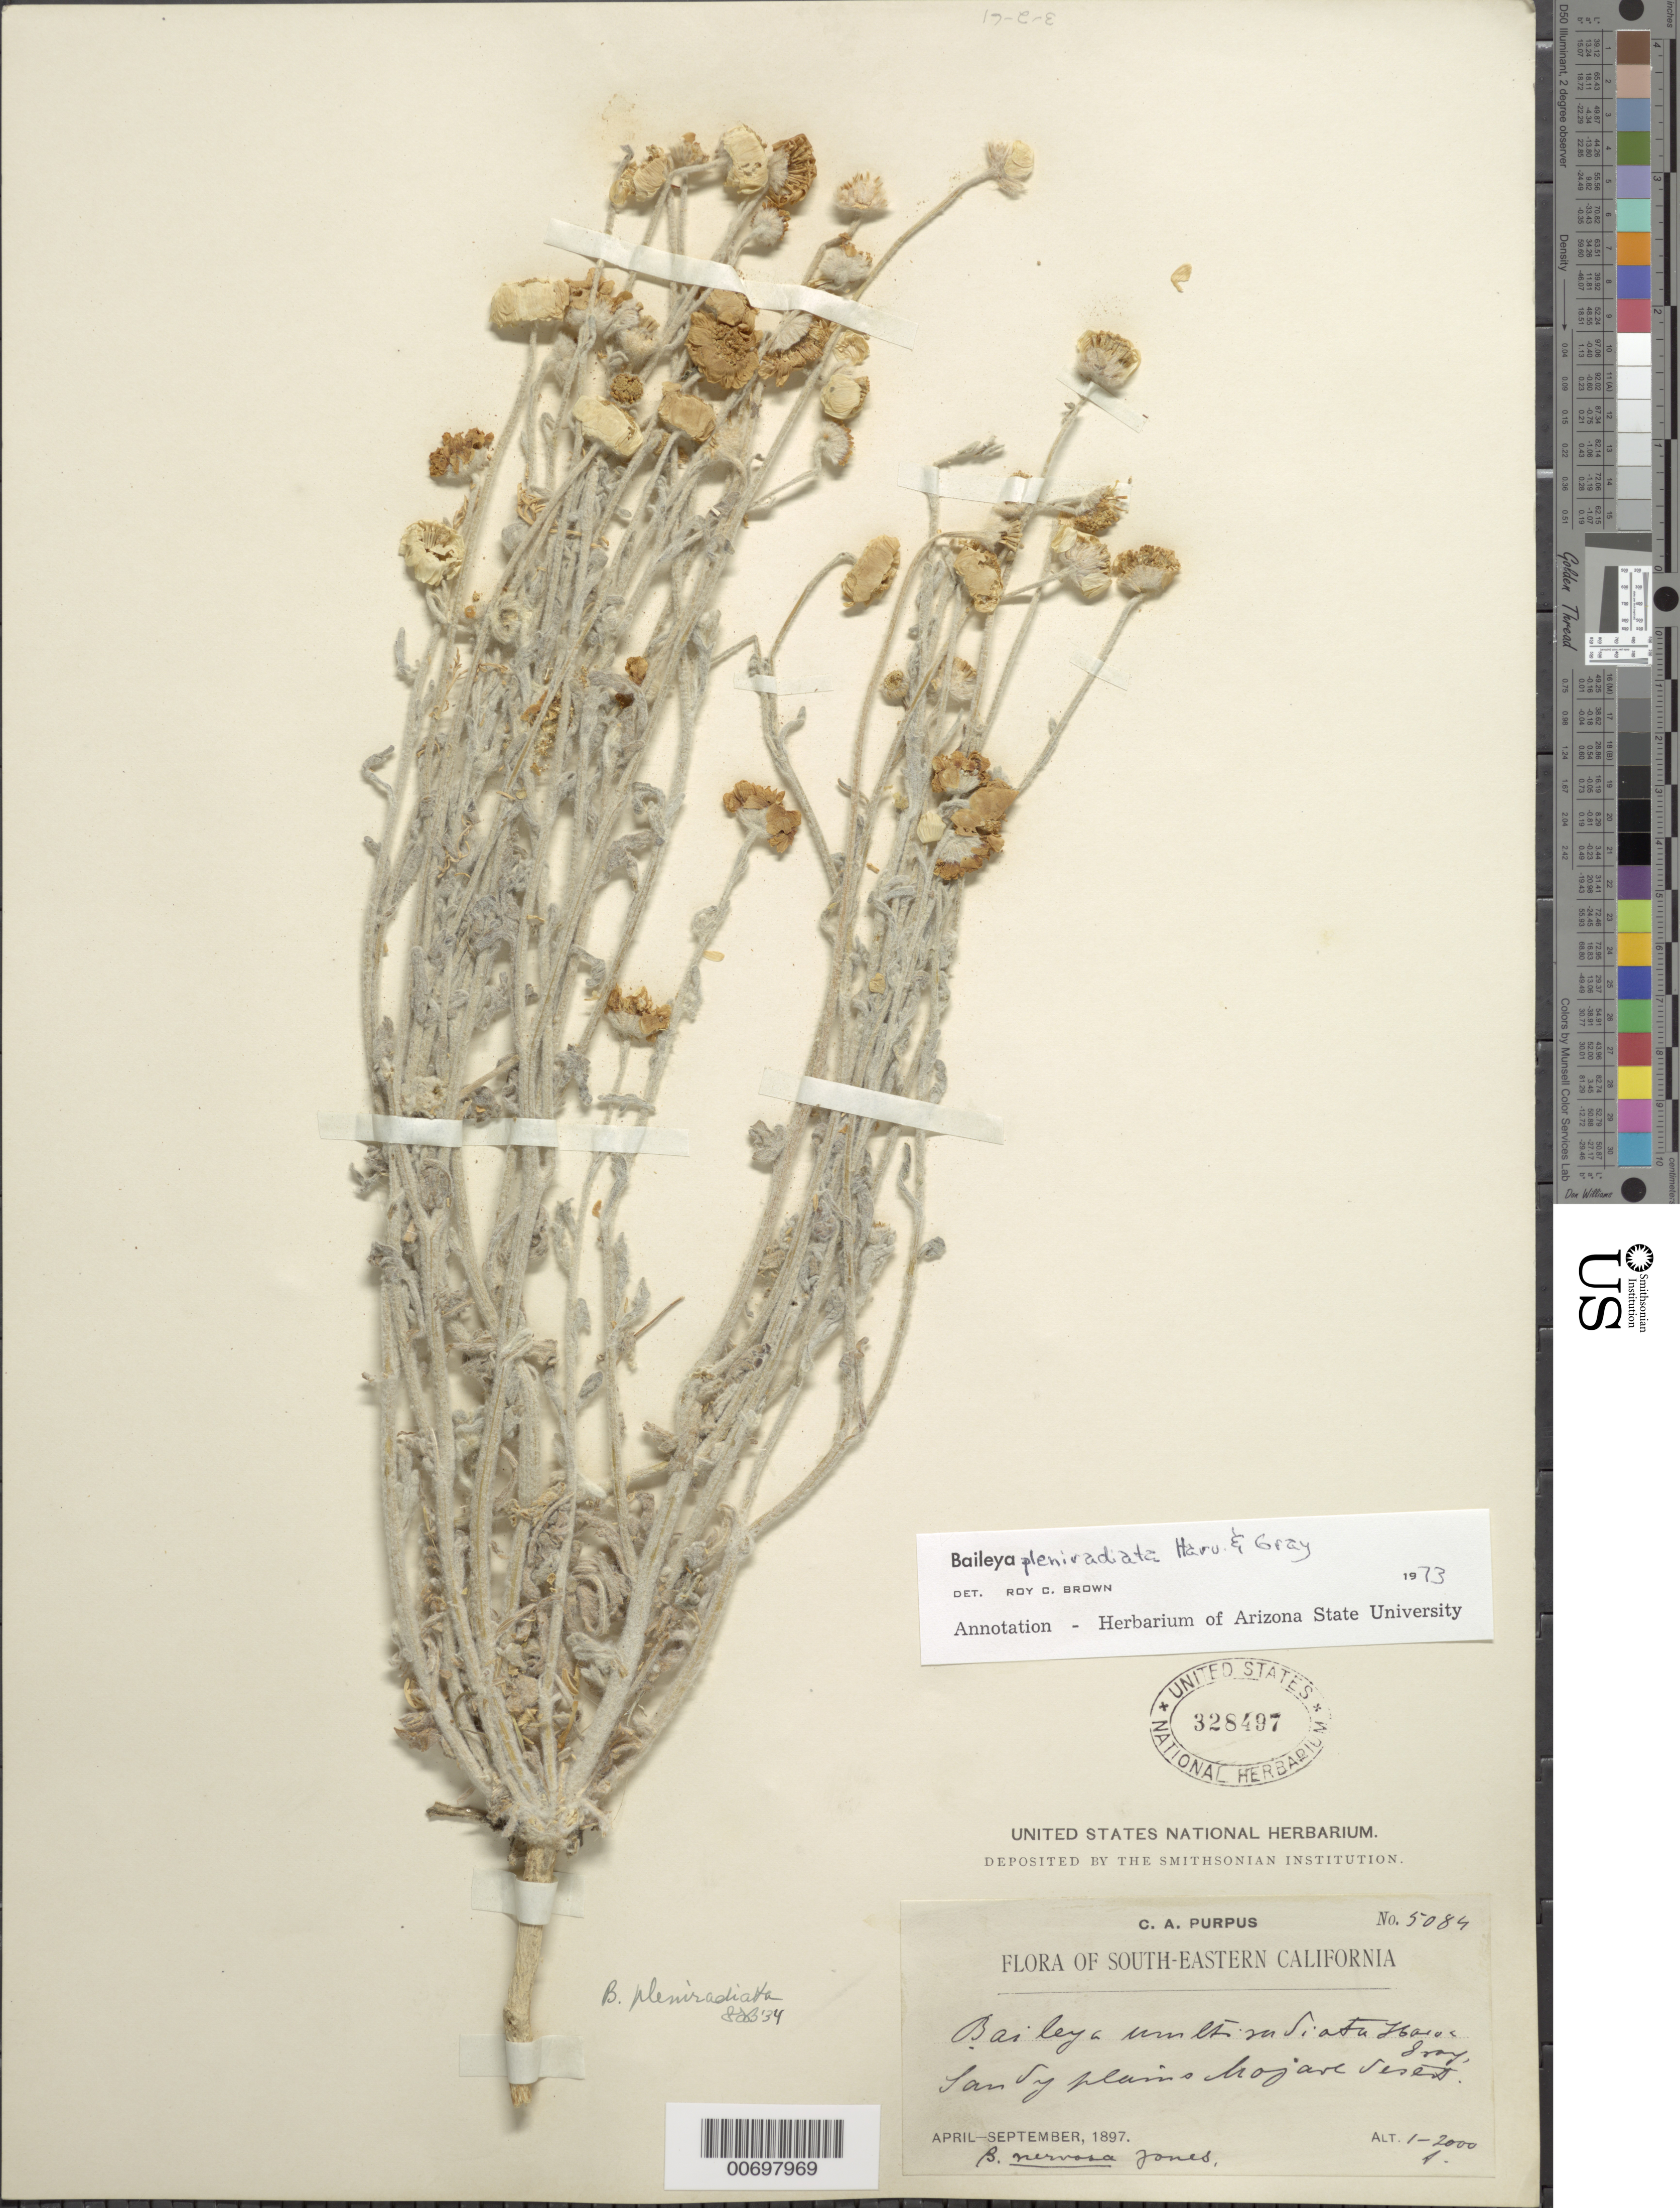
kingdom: Plantae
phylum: Tracheophyta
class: Magnoliopsida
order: Asterales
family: Asteraceae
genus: Baileya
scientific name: Baileya pleniradiata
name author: Harv. & A. Gray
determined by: Brown, Roy C.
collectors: C. A. Purpus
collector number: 5084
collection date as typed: Apr 1897 to -- Sep 1897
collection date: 1897-04/1897-09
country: United States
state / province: California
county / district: San Bernardino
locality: Sandy plains Mojave desert.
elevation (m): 305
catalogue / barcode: US 328497